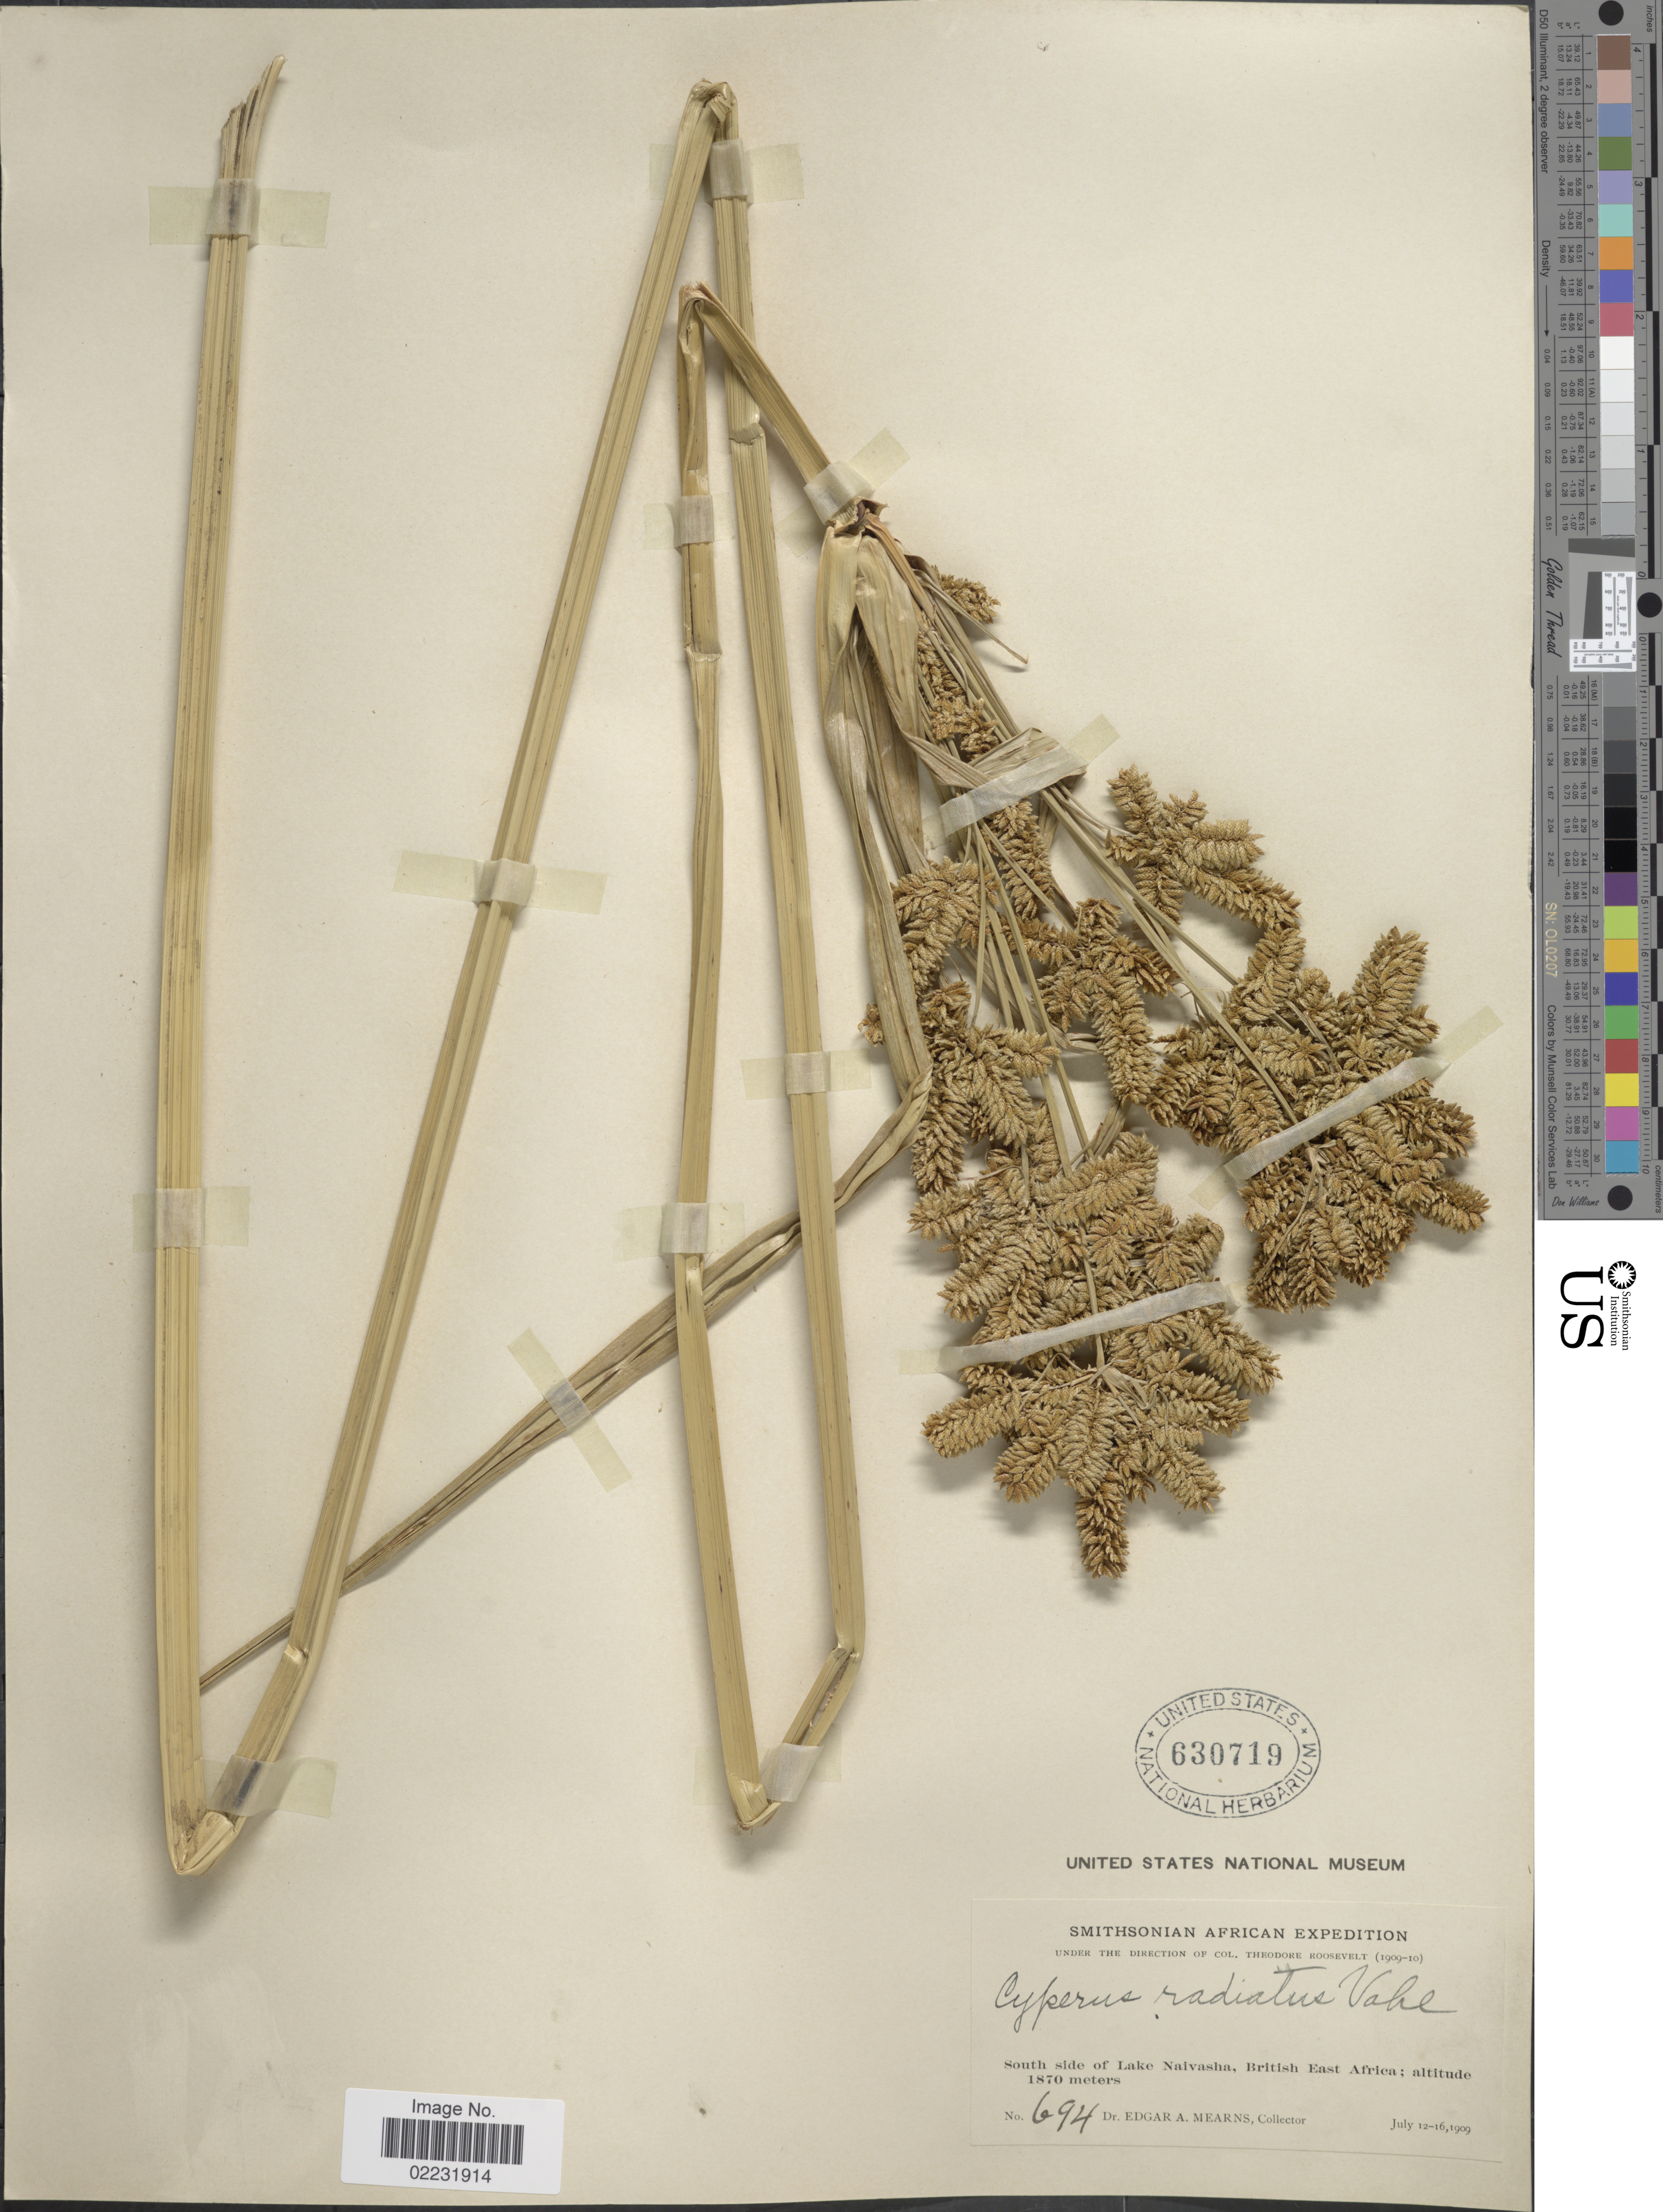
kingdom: Plantae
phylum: Tracheophyta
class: Liliopsida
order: Poales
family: Cyperaceae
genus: Cyperus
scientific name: Cyperus imbricatus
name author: Retz.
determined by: Strong, Mark T., (BOT), Smithsonian Institution - National Museum of Natural History (UNITED STATES)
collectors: E. A. Mearns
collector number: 694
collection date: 1909-07-12/1909-07-16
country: Kenya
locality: South side of Lake Naivasha, British East Africa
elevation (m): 1870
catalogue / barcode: US 630719